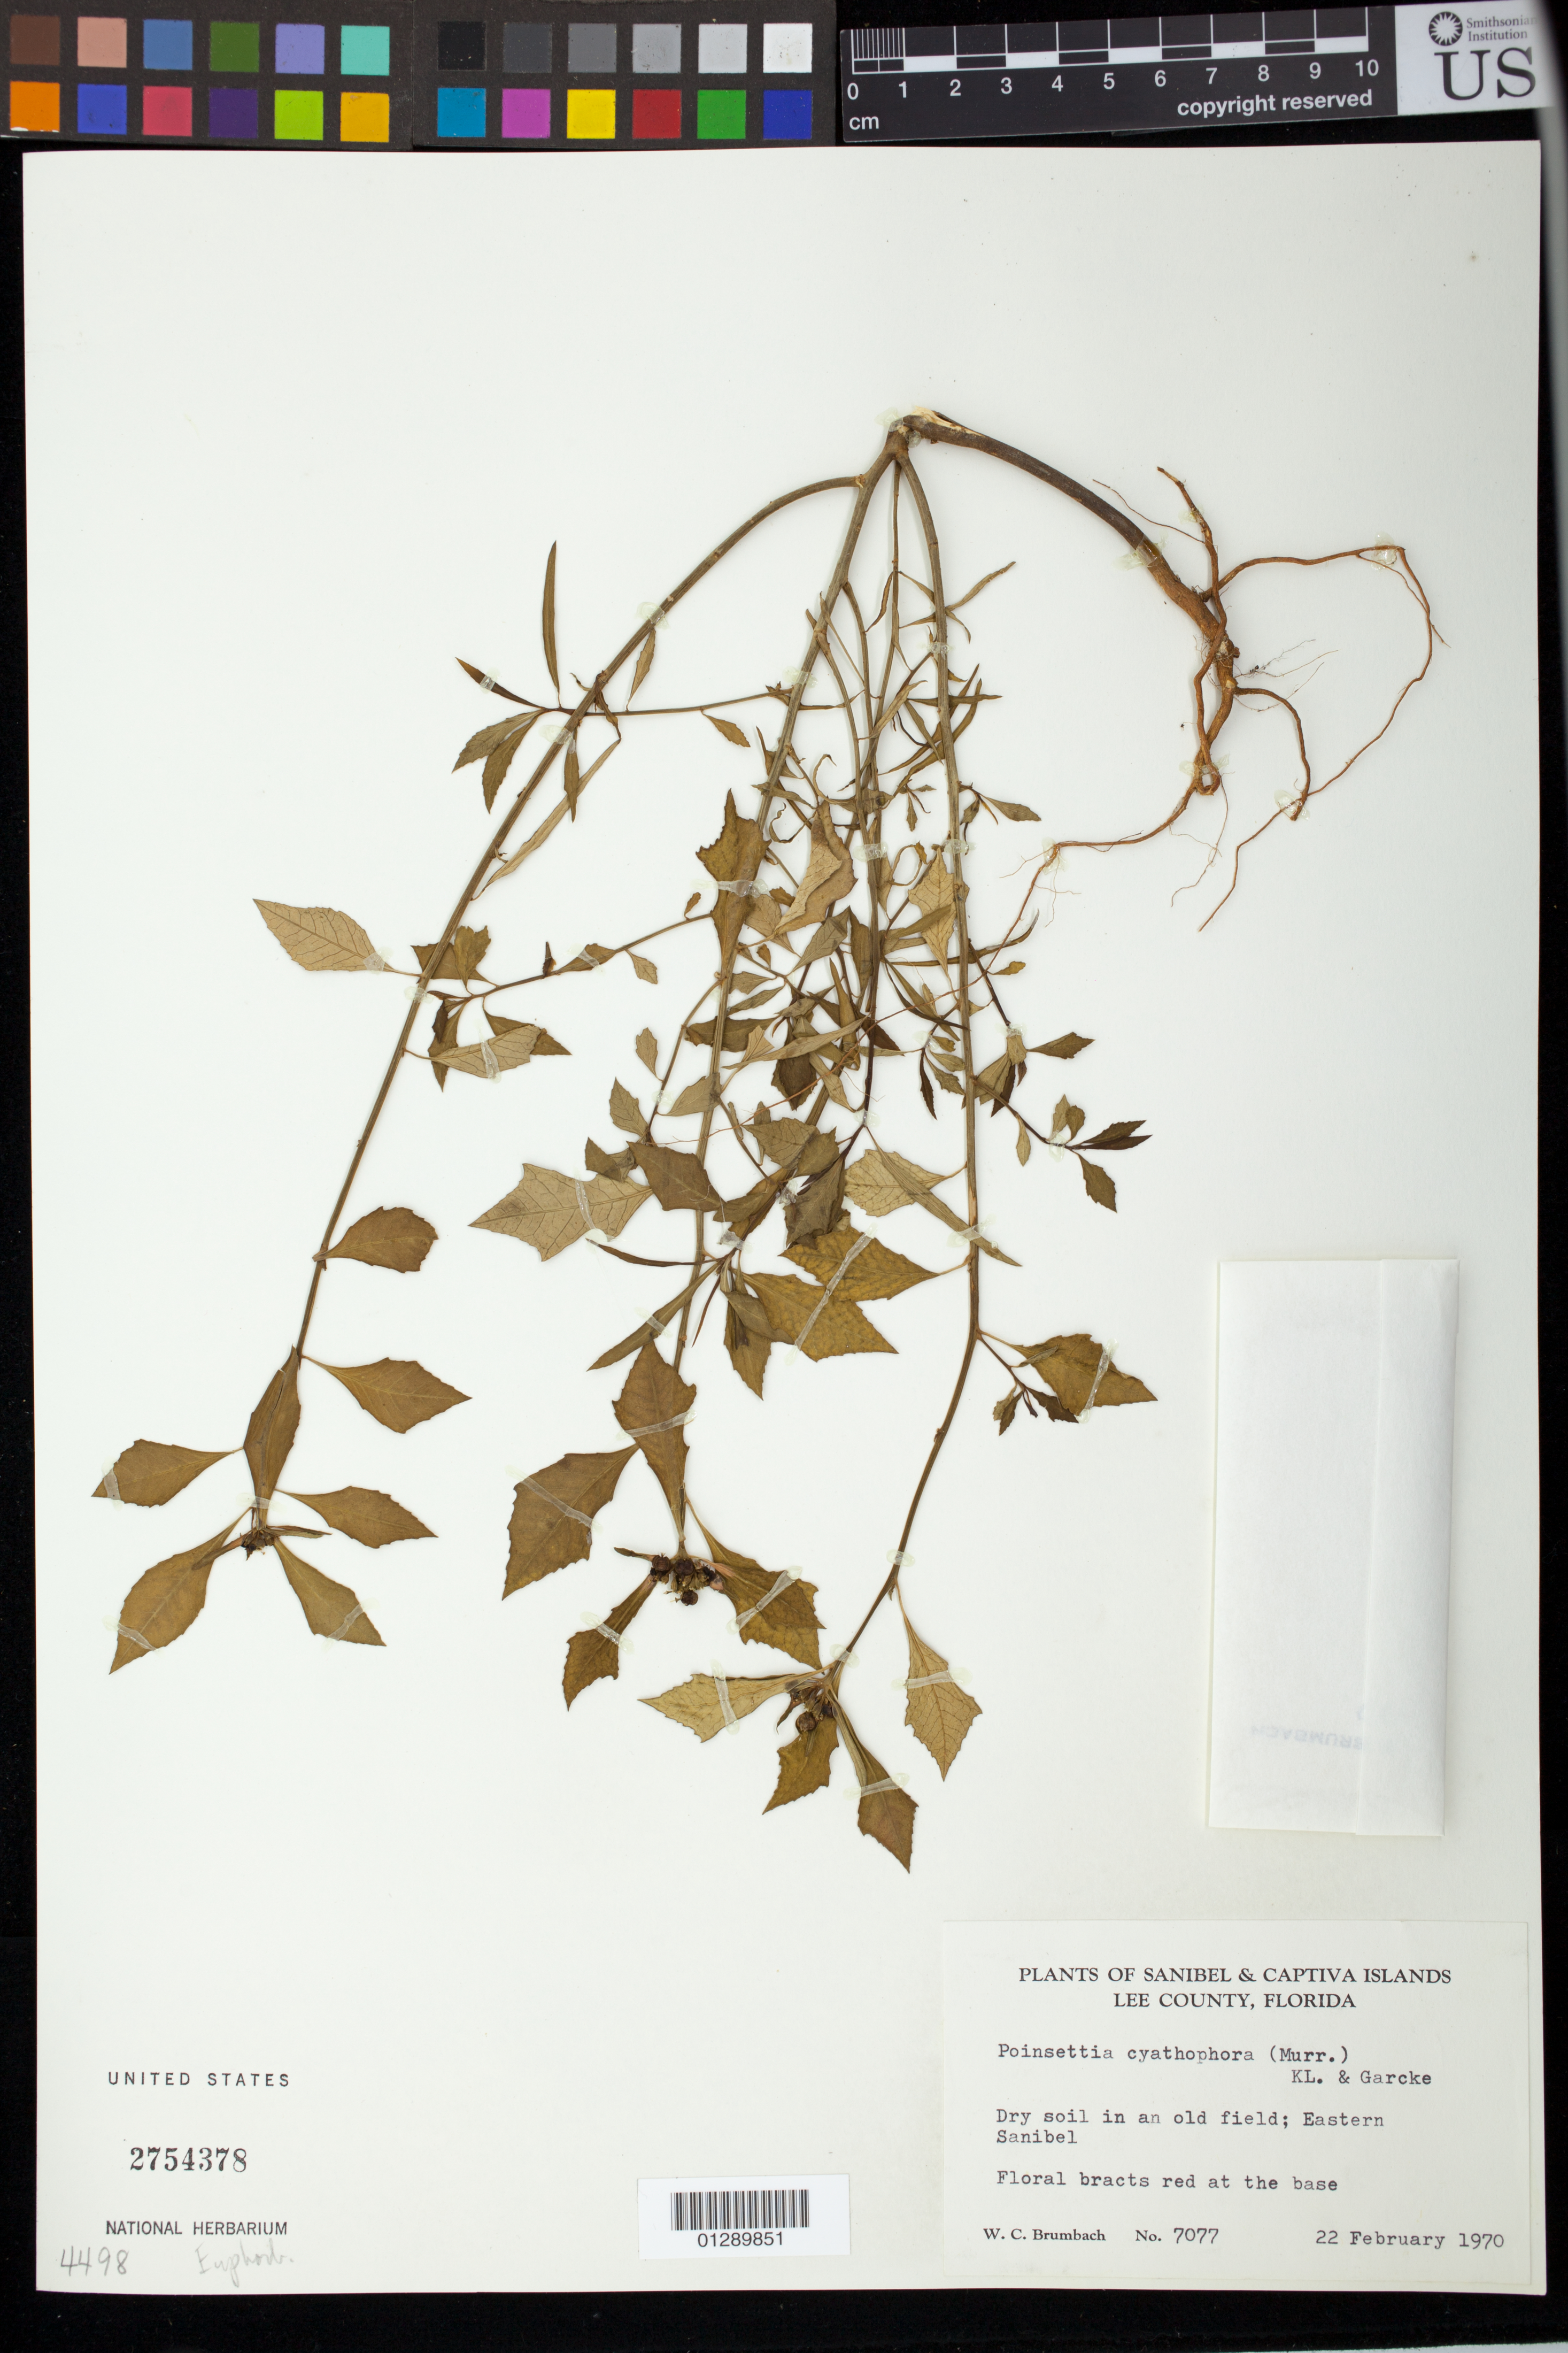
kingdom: Plantae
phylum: Tracheophyta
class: Magnoliopsida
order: Malpighiales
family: Euphorbiaceae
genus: Euphorbia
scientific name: Euphorbia heterophylla var. cyathophora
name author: (Murr.) Griseb.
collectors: W. C. Brumbach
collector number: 7077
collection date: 1970-02-22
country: United States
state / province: Florida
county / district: Lee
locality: Eastern Sanibel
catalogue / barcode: US 2754378